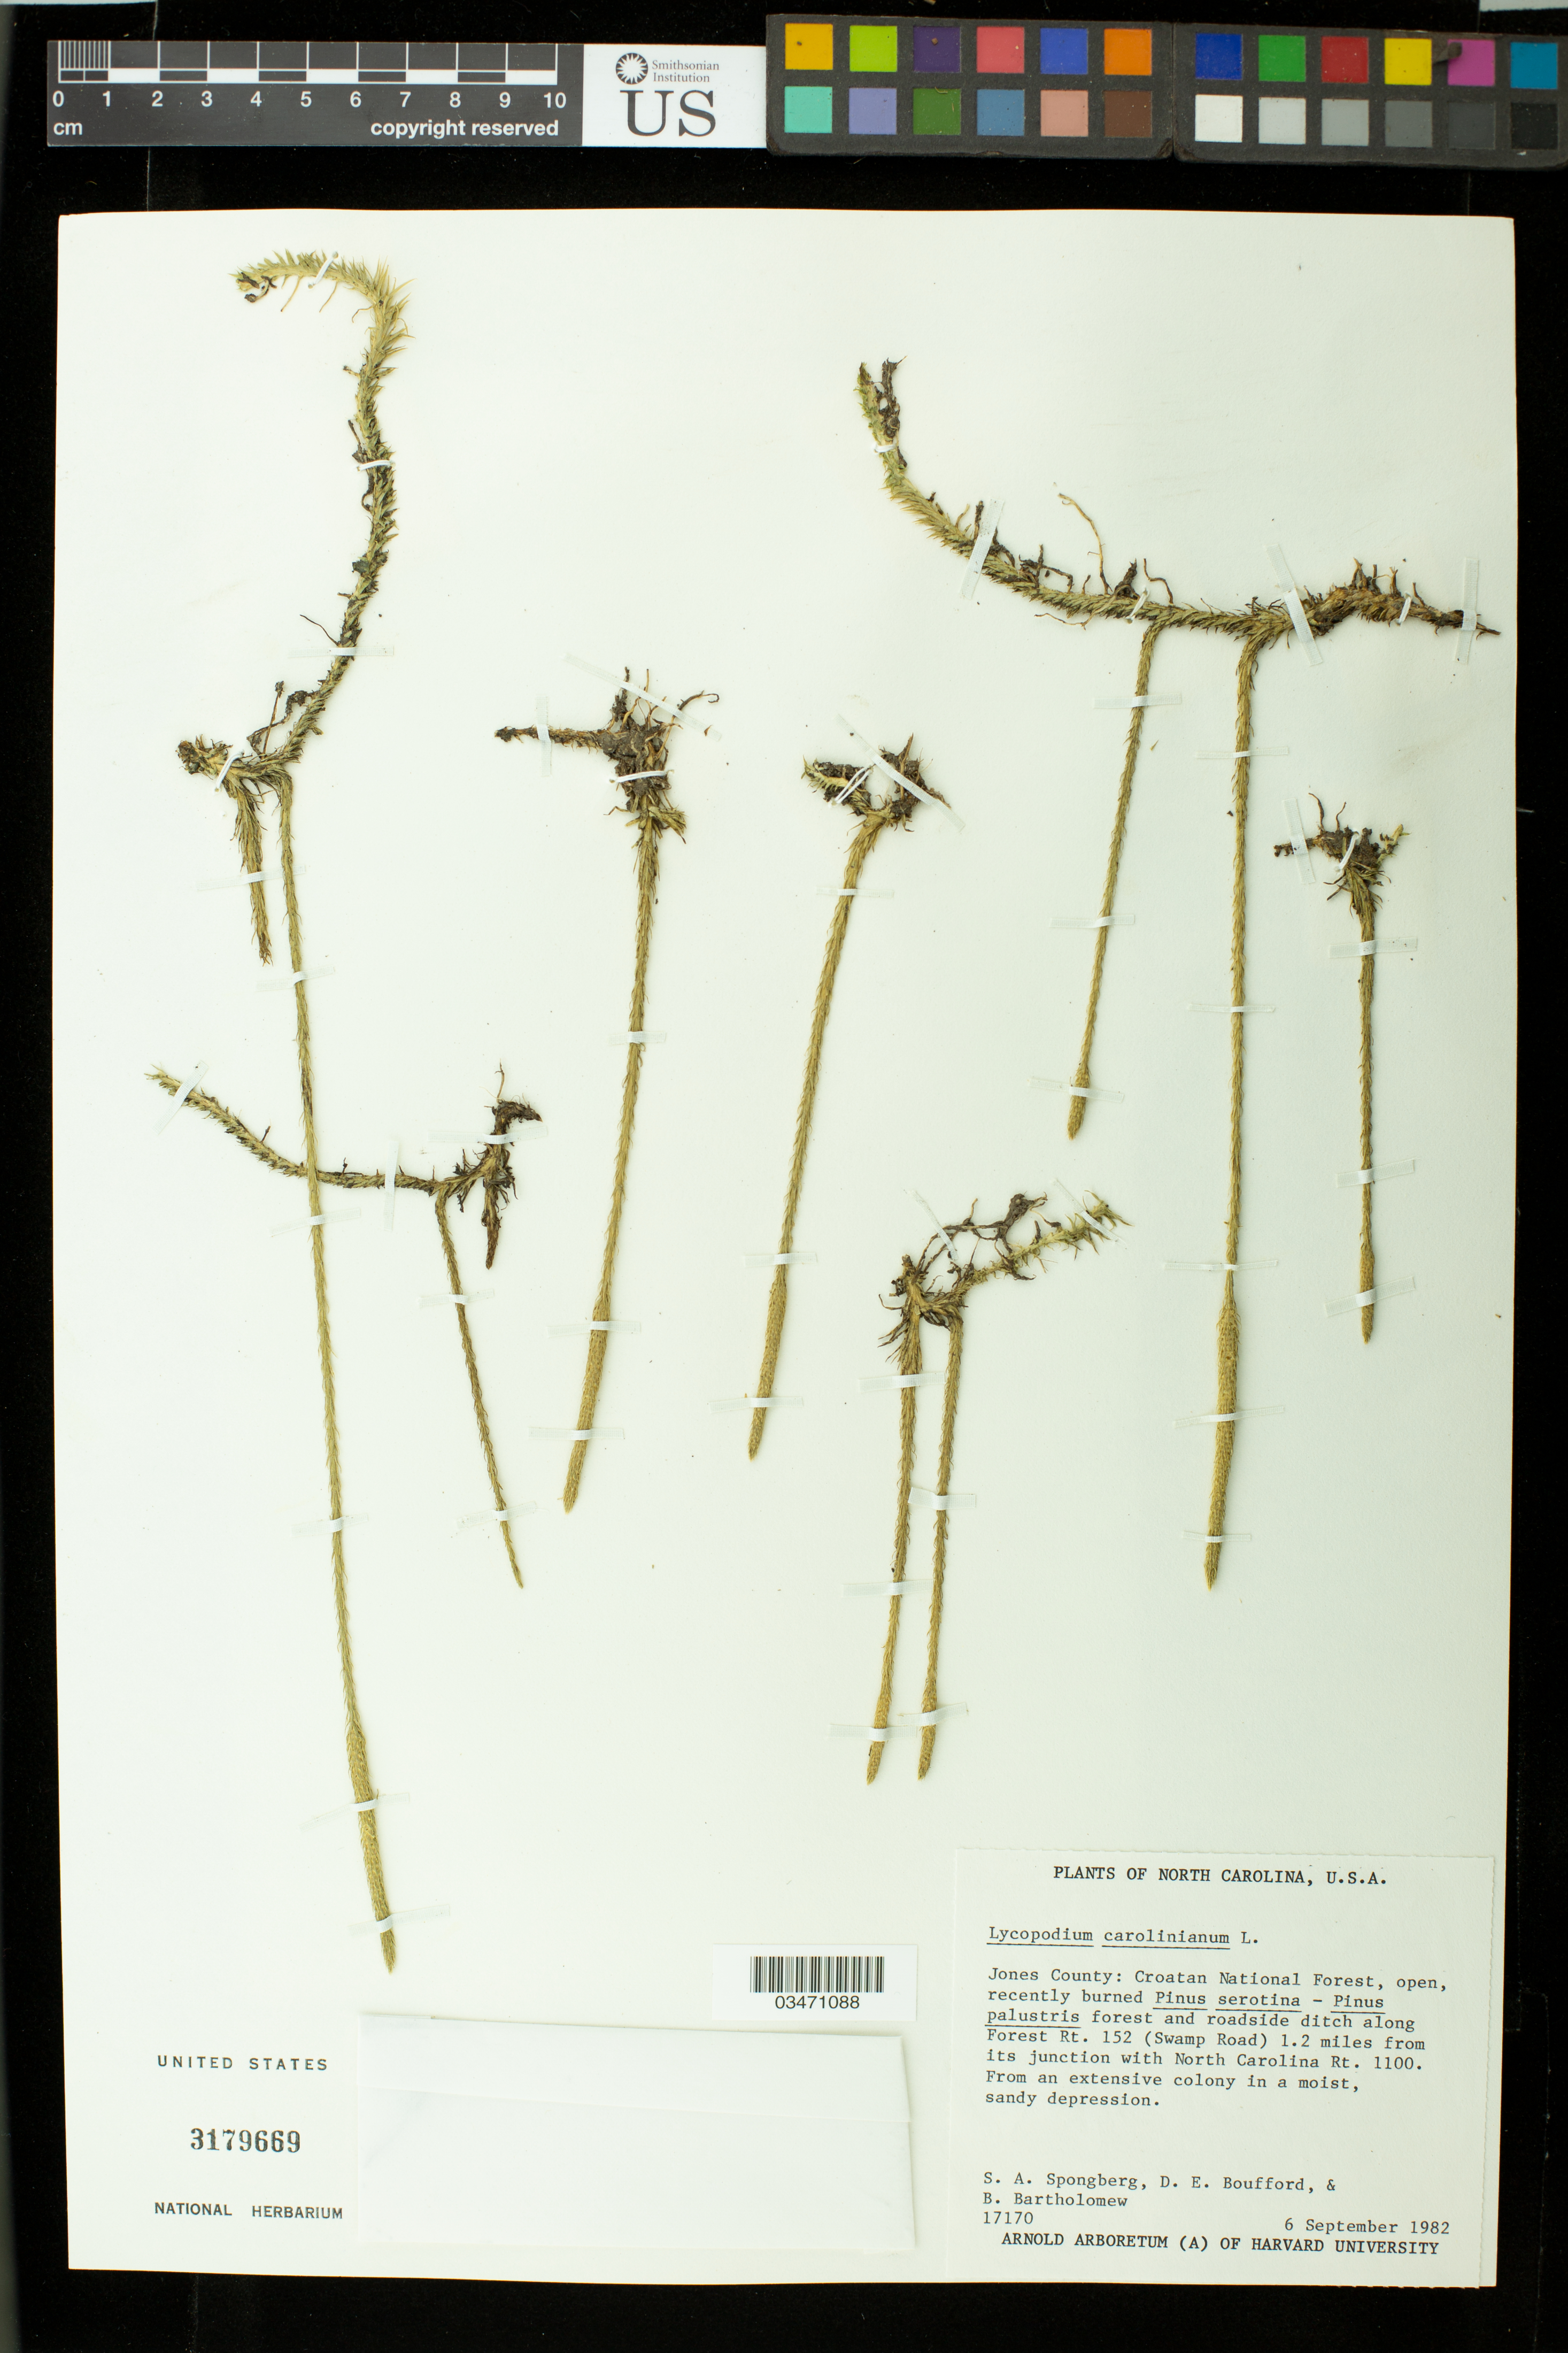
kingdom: Plantae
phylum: Tracheophyta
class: Lycopodiopsida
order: Lycopodiales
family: Lycopodiaceae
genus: Pseudolycopodiella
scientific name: Pseudolycopodiella caroliniana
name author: (L.) Holub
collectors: S. A.Spongberg, D. E. Boufford & B. Bartholomew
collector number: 17170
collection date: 1982-09-06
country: United States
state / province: North Carolina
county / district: Jones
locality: Along Forest Rt. 152 (Swamp Road), 1.2 mi. from its jct with North Carolina Rt. 1100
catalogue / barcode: US 3179669